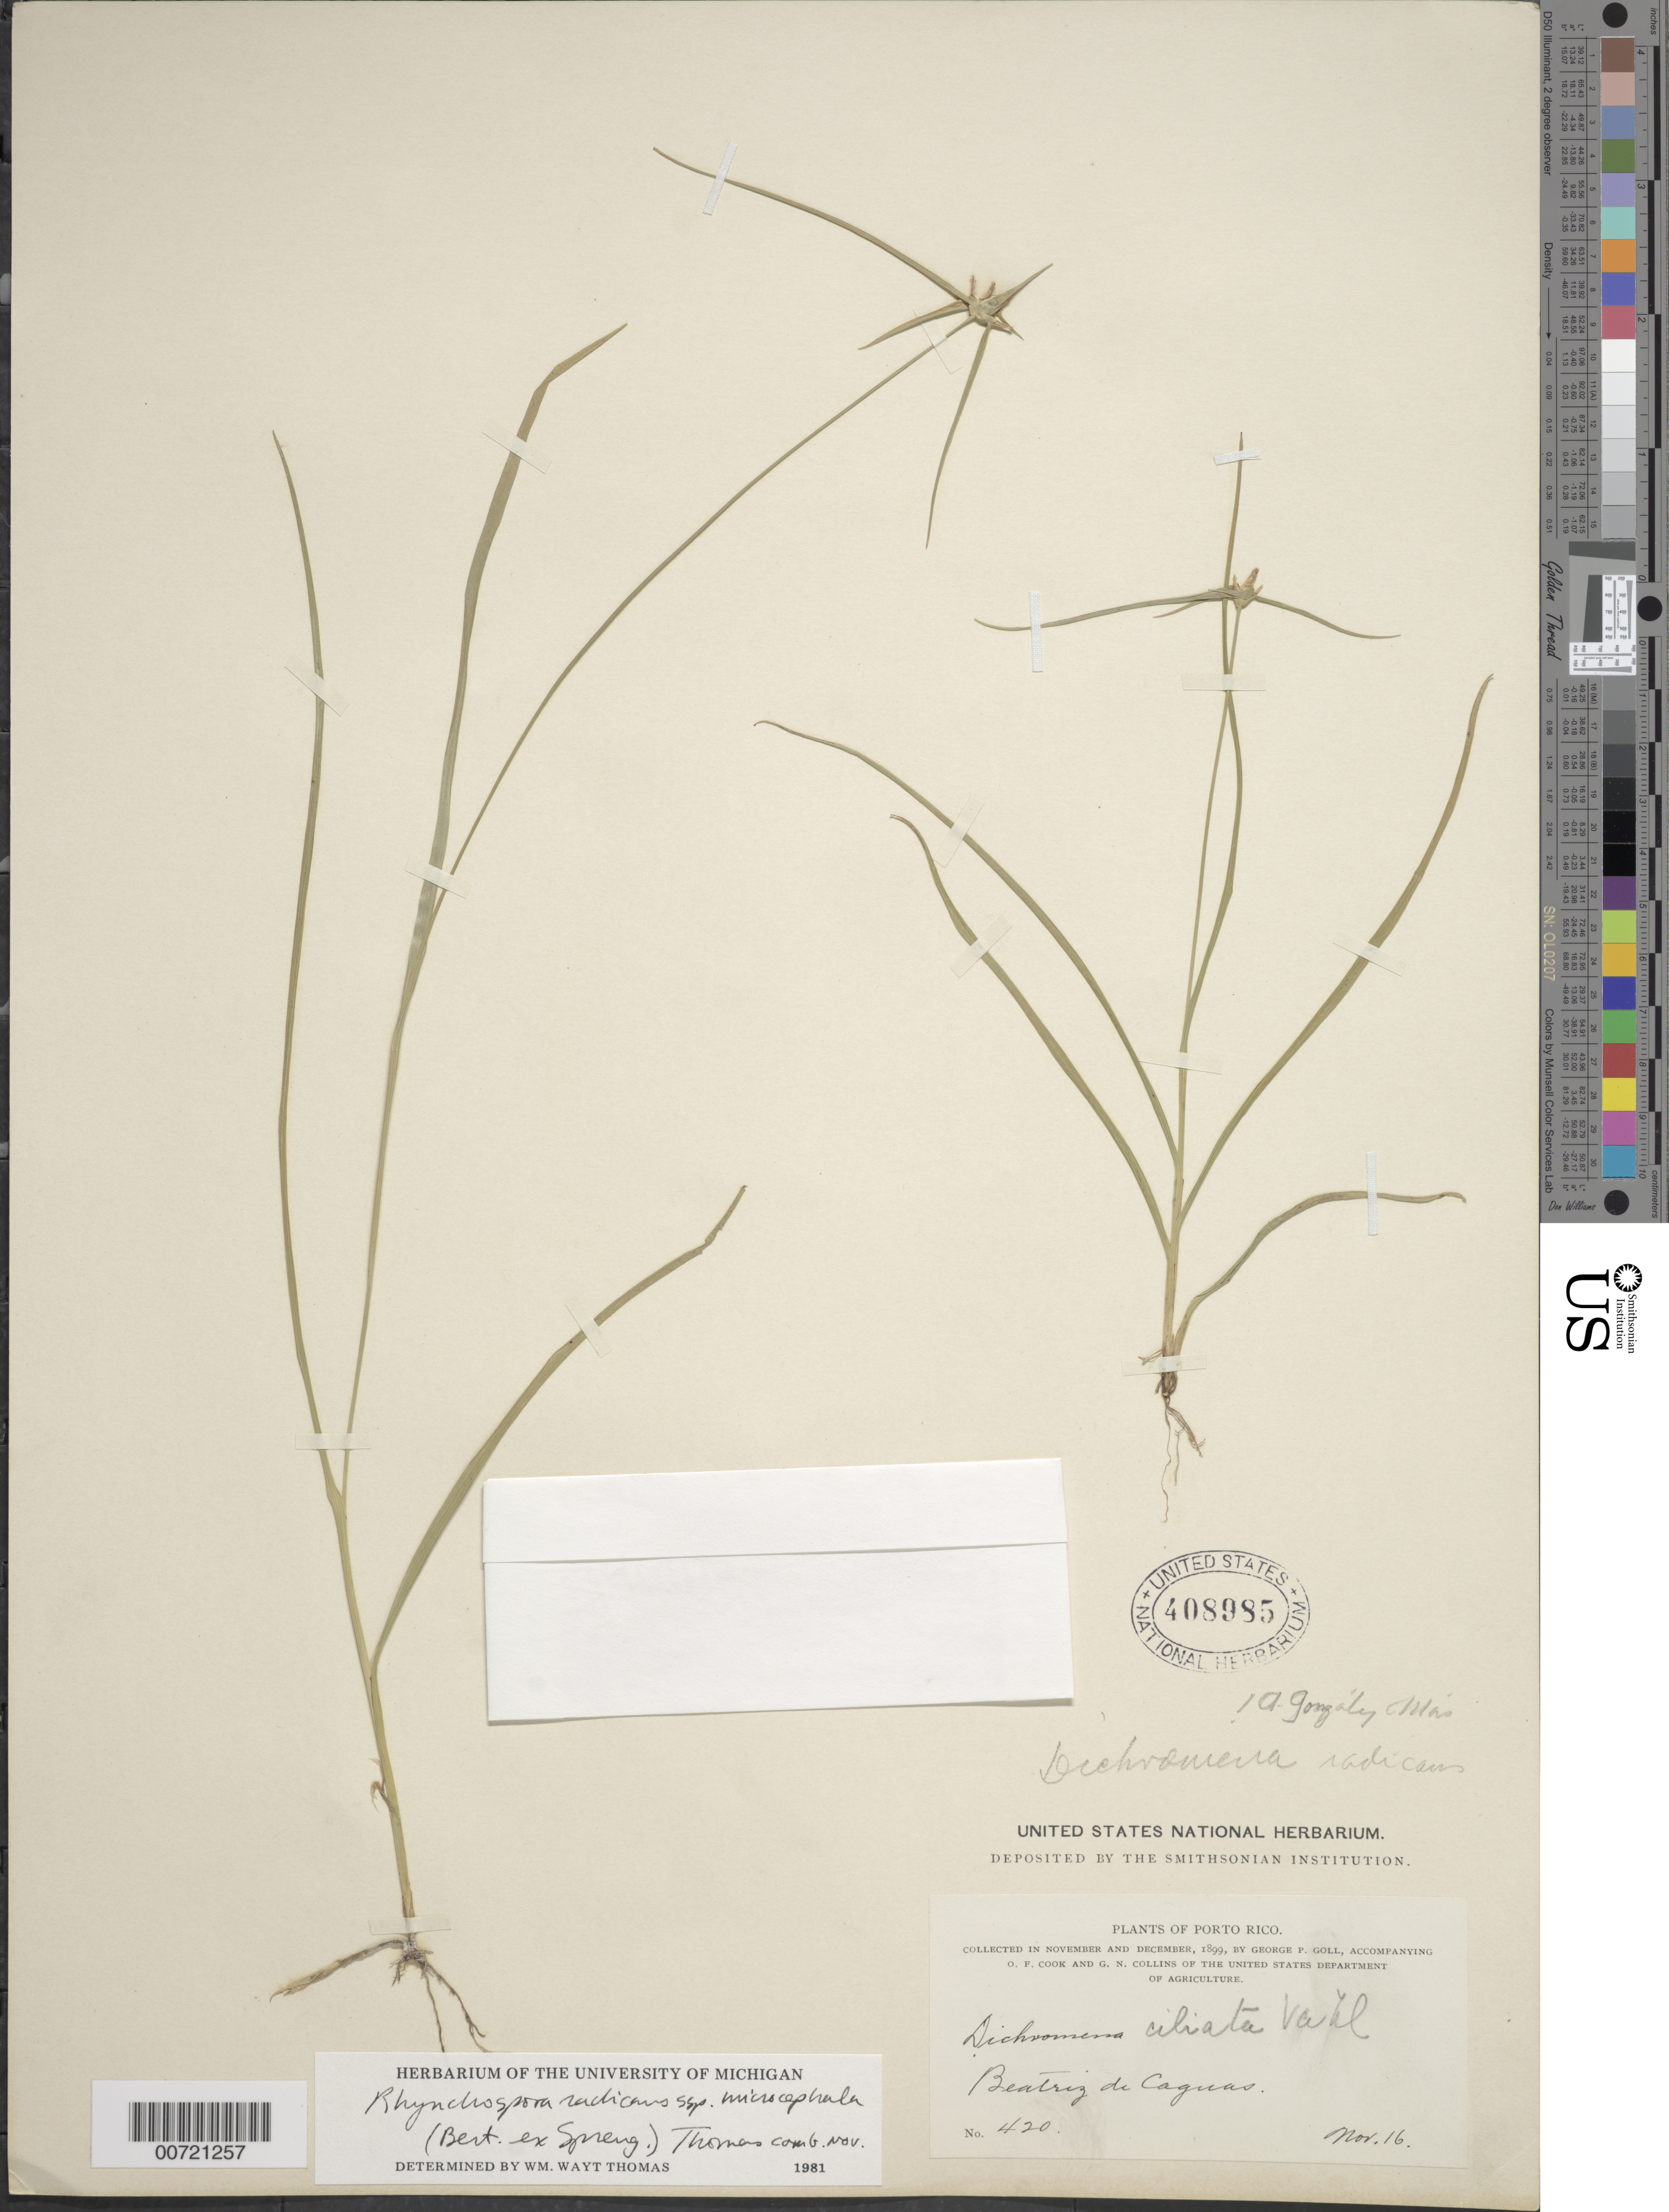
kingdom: Plantae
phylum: Tracheophyta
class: Liliopsida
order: Poales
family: Cyperaceae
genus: Rhynchospora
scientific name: Rhynchospora radicans subsp. microcephala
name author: (Bertero ex Spreng.) W.W. Thomas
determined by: Thomas, W. W.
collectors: G. Goll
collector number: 420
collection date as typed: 16 Nov 1899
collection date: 1899-11-16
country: Puerto Rico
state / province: Caguas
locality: Beatriz de Caguas.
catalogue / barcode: US 408985